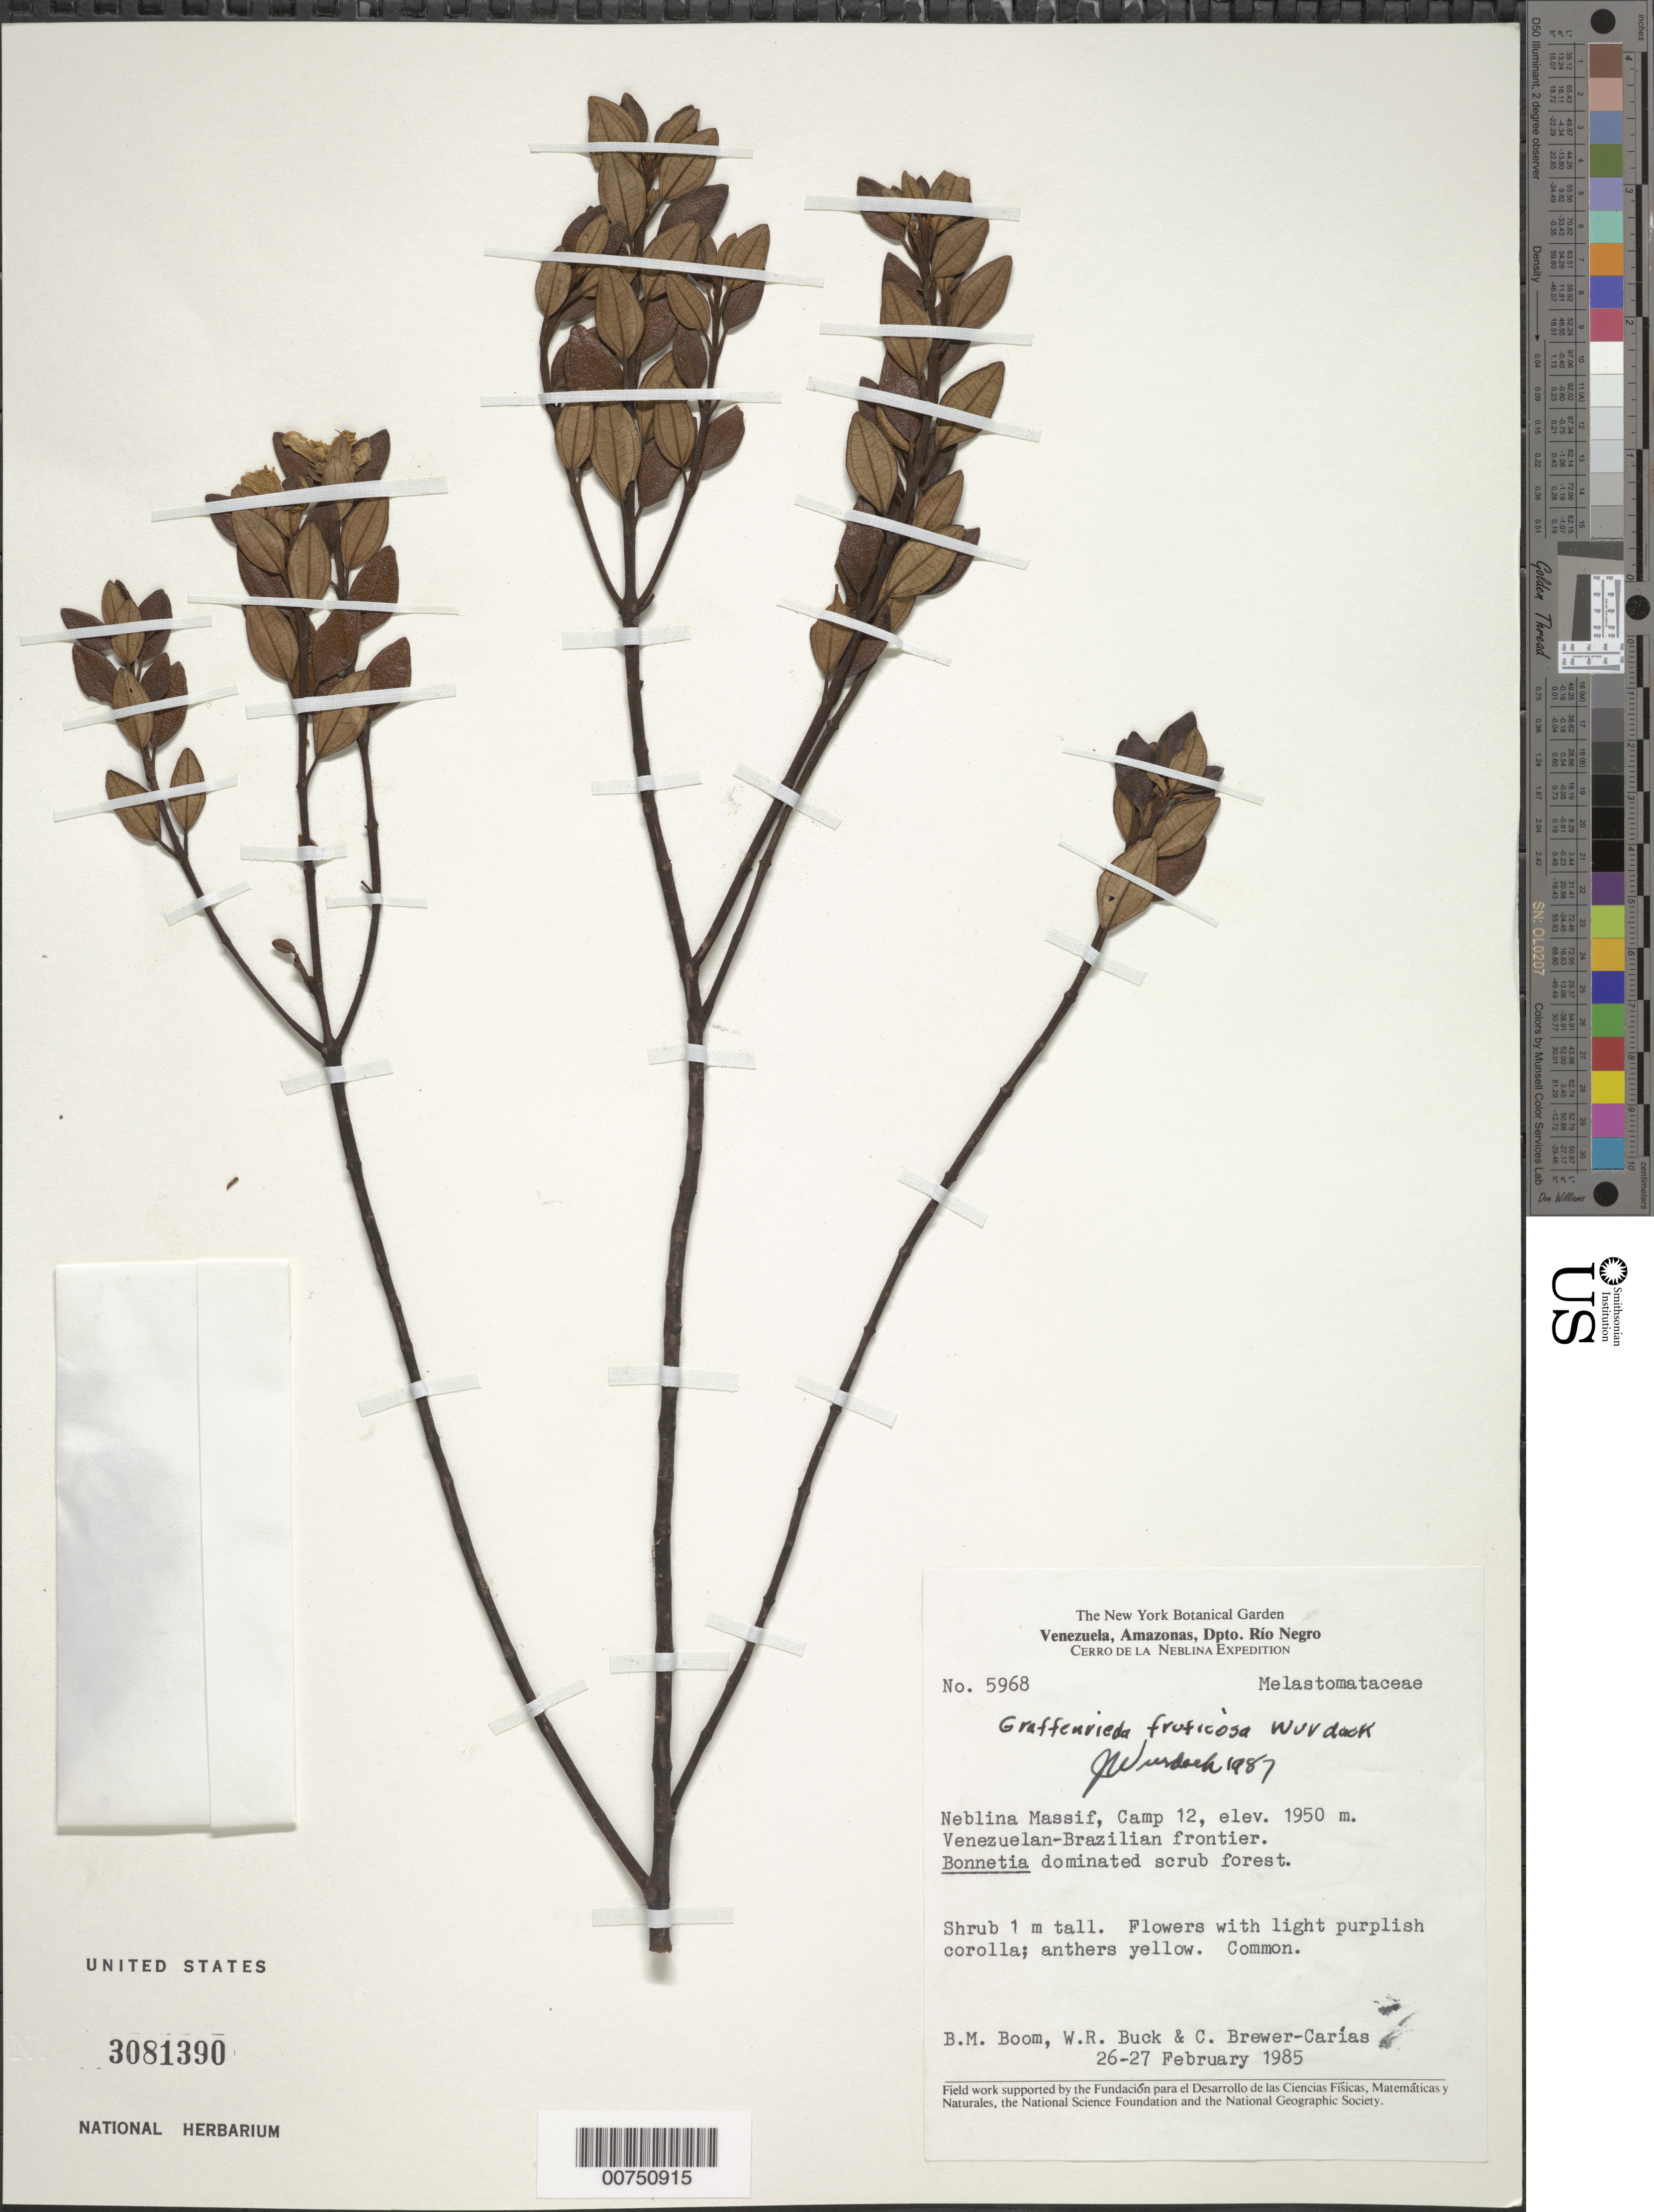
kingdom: Plantae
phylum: Tracheophyta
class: Magnoliopsida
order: Myrtales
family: Melastomataceae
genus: Graffenrieda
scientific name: Graffenrieda fruticosa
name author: Wurdack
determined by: Wurdack, John J., (US), US (UNITED STATES)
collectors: B. M. Boom, W. R. Buck & C. Brewer-Carias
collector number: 5968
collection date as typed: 26-Feb-85 to 27-Feb-85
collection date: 1985-02-26/1985-02-27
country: Venezuela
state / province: Amazonas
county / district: Río Negro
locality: Neblina Massif, Camp 12, Venezuelan-Brazilian frontier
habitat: Bonnetia dominated scrub forest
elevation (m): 1950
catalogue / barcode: US 3081390